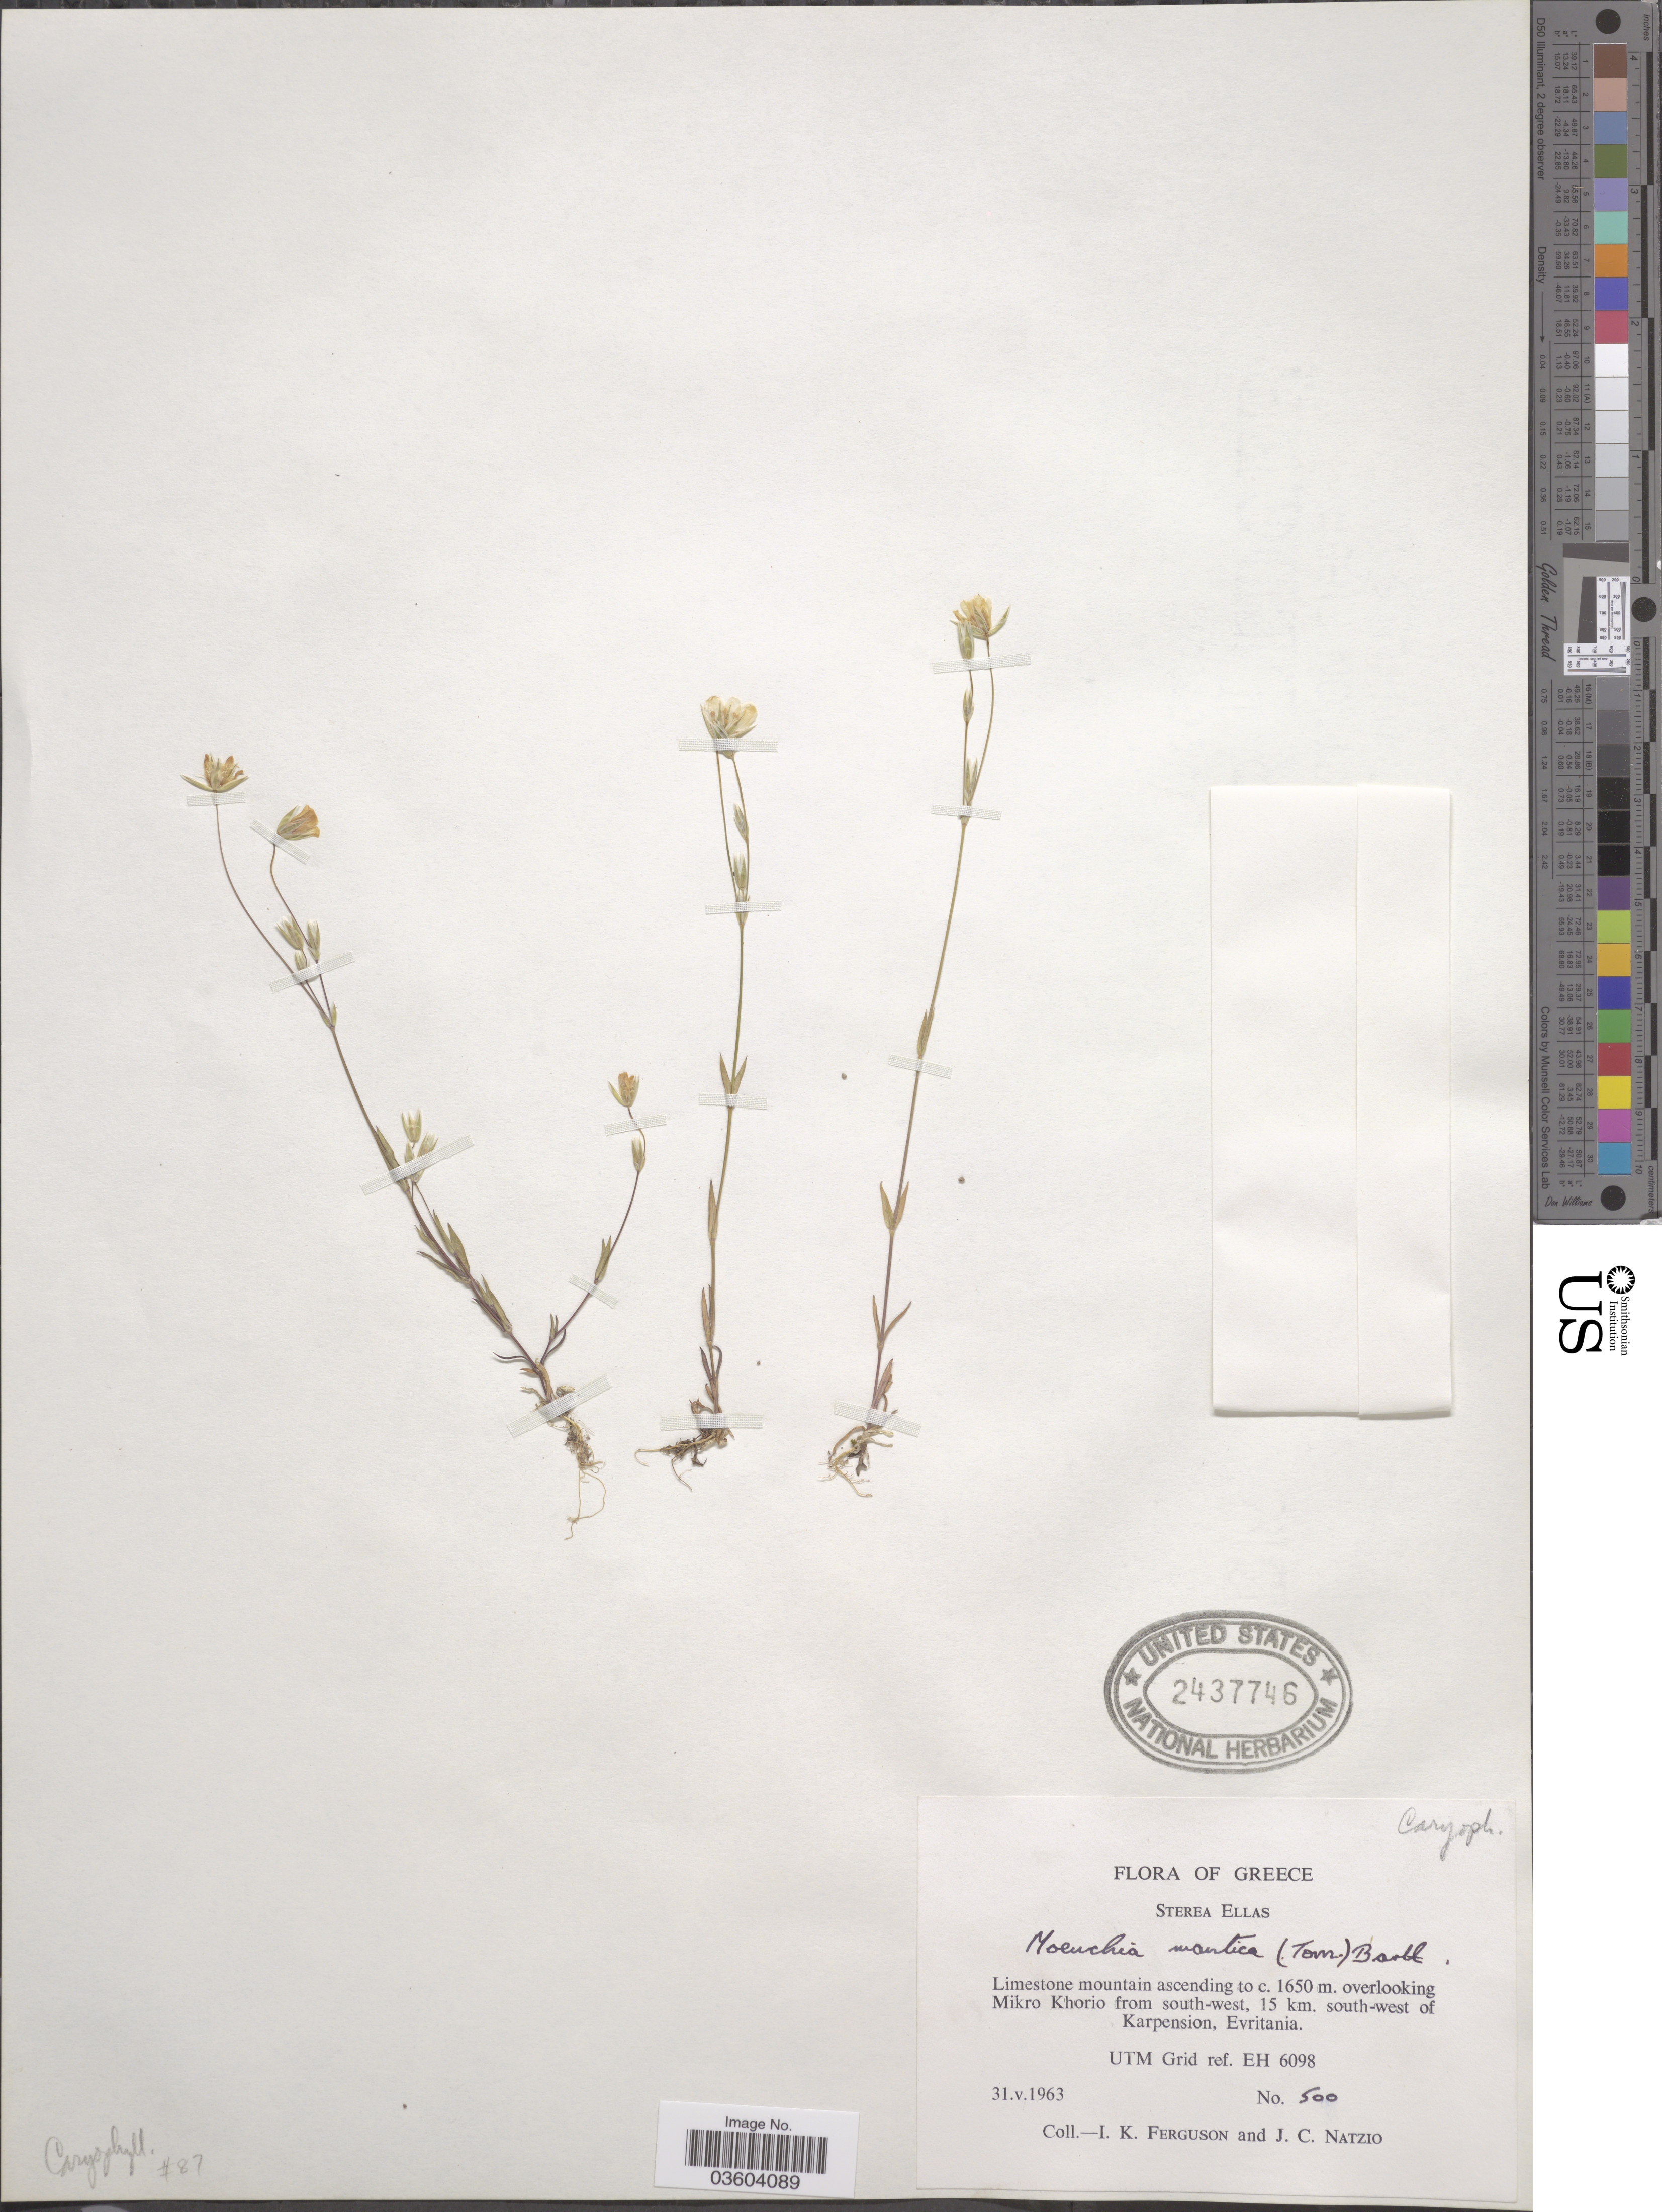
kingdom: Plantae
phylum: Tracheophyta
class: Magnoliopsida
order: Caryophyllales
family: Caryophyllaceae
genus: Moenchia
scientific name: Moenchia mantica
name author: Bartl.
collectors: I. K. Ferguson & J. Natzio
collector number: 500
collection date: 1963-05-31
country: Greece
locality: Sterea Ellas. Limestone mountain ascending to c. 1650 m. overlooking Mikro Khorio from south-west, 15 km. south-west of Karpension, Evritania. UTM Grid ref. EH 6098.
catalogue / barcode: US 2437746